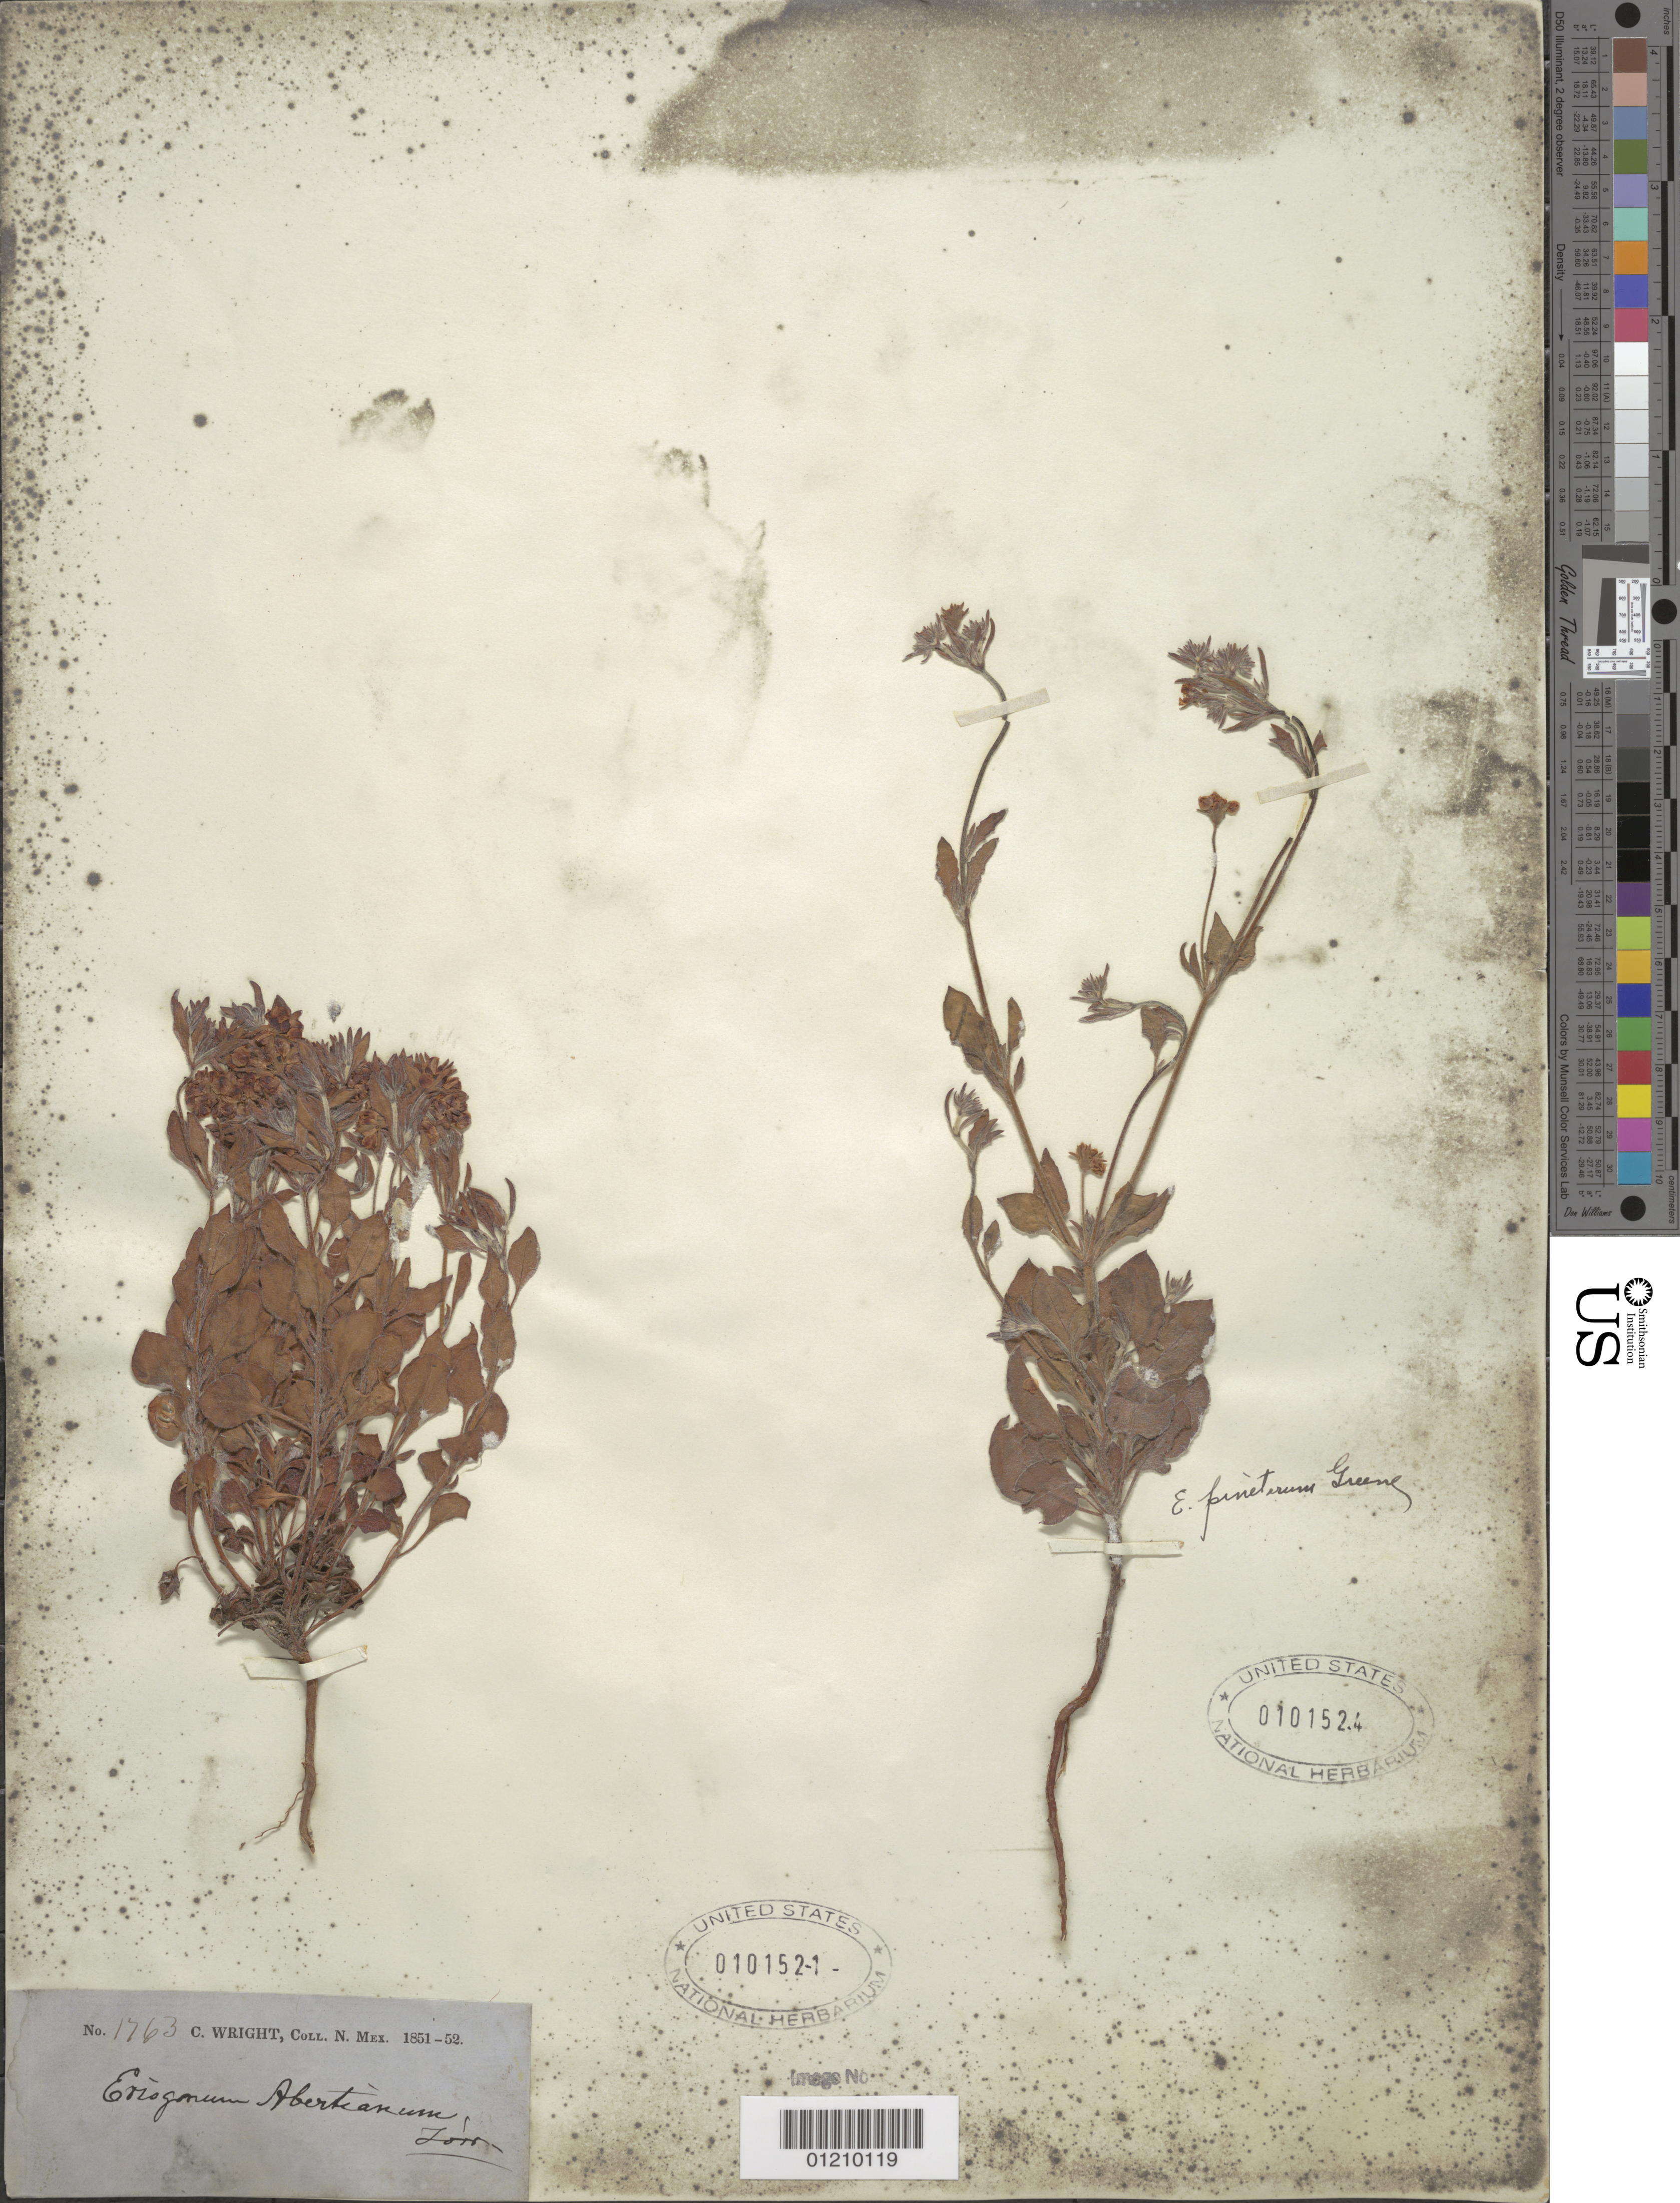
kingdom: Plantae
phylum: Tracheophyta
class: Magnoliopsida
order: Caryophyllales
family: Polygonaceae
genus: Eriogonum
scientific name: Eriogonum abertianum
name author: Torr.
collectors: C. Wright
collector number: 1763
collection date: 1851/1852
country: United States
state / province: New Mexico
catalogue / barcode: US 101521